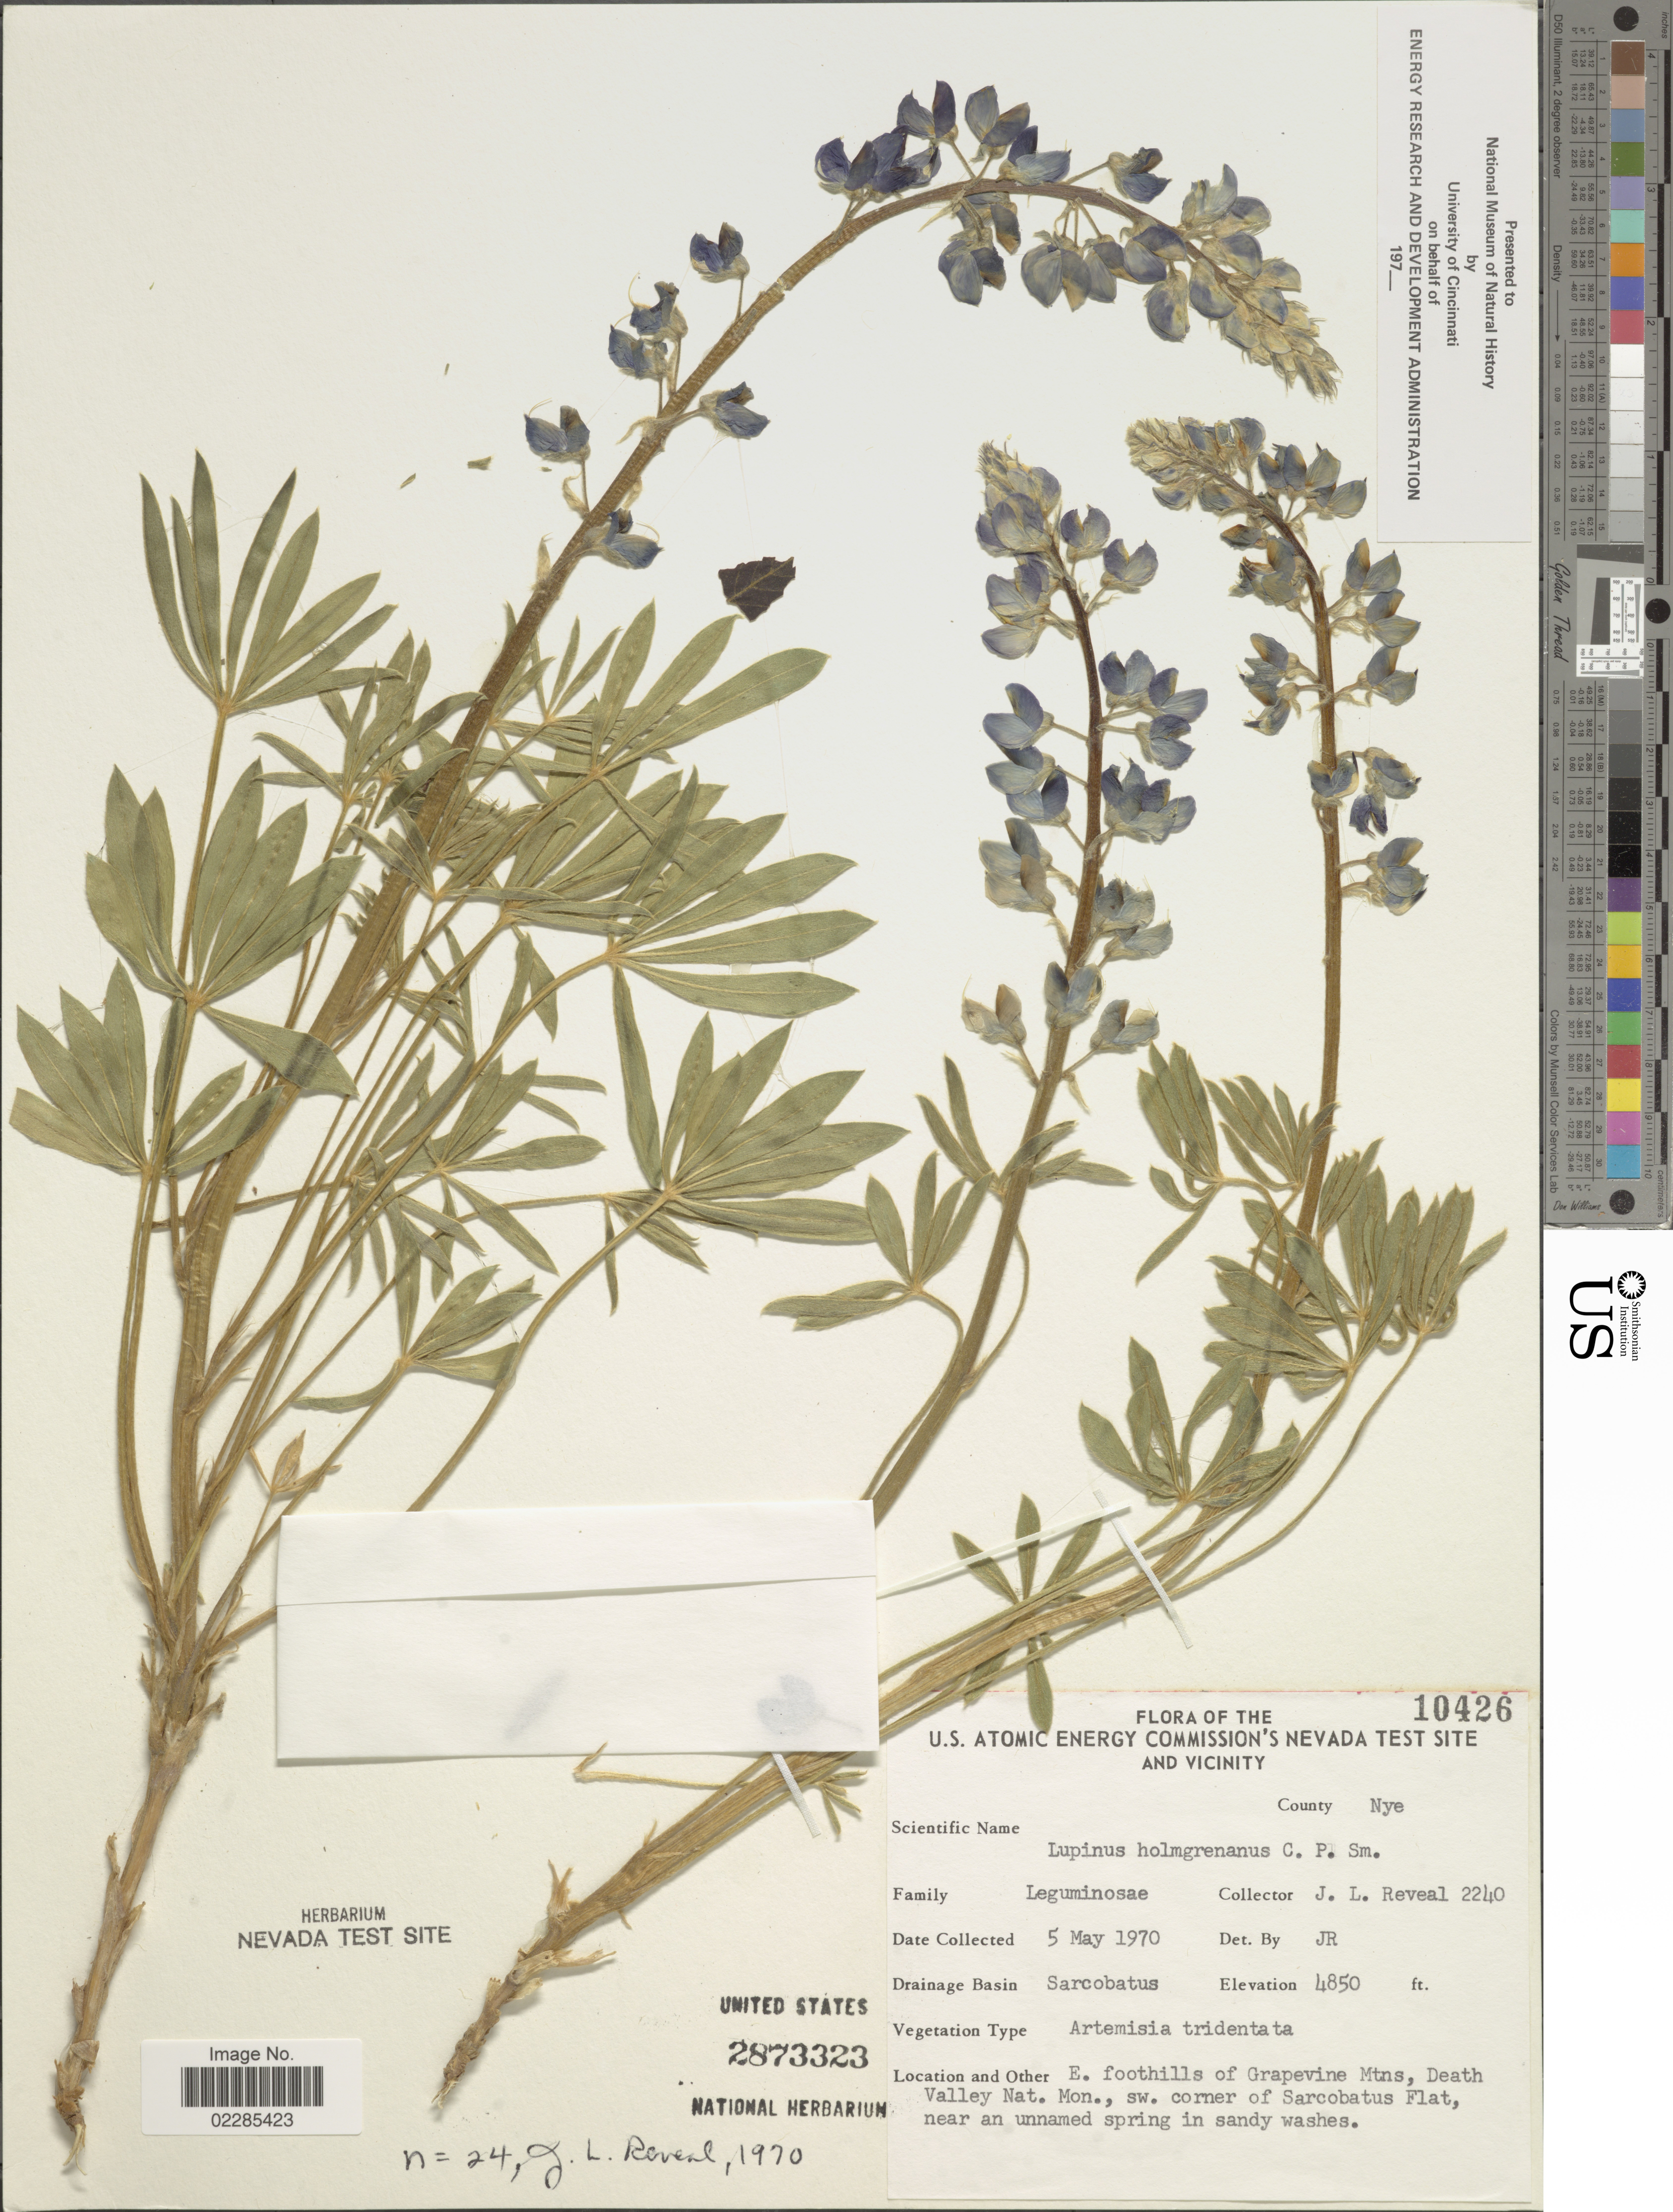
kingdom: Plantae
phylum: Tracheophyta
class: Magnoliopsida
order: Fabales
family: Fabaceae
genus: Lupinus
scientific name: Lupinus wyethii subsp. wyethii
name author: S. Watson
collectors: J. L. Reveal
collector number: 2240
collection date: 1970-05-05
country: United States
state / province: Nevada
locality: U.S. Atomic Energy Commission's Nevada Test Site and Vciinity, County Nye, Drainage Basin Sarcobatus, E. foothills of Grapevine Mtns, Death Valley Nat. Mon., sw. corner of Sarcobatus Flat, near an unnamed spring in sandy washes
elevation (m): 1478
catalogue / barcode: US 2873323